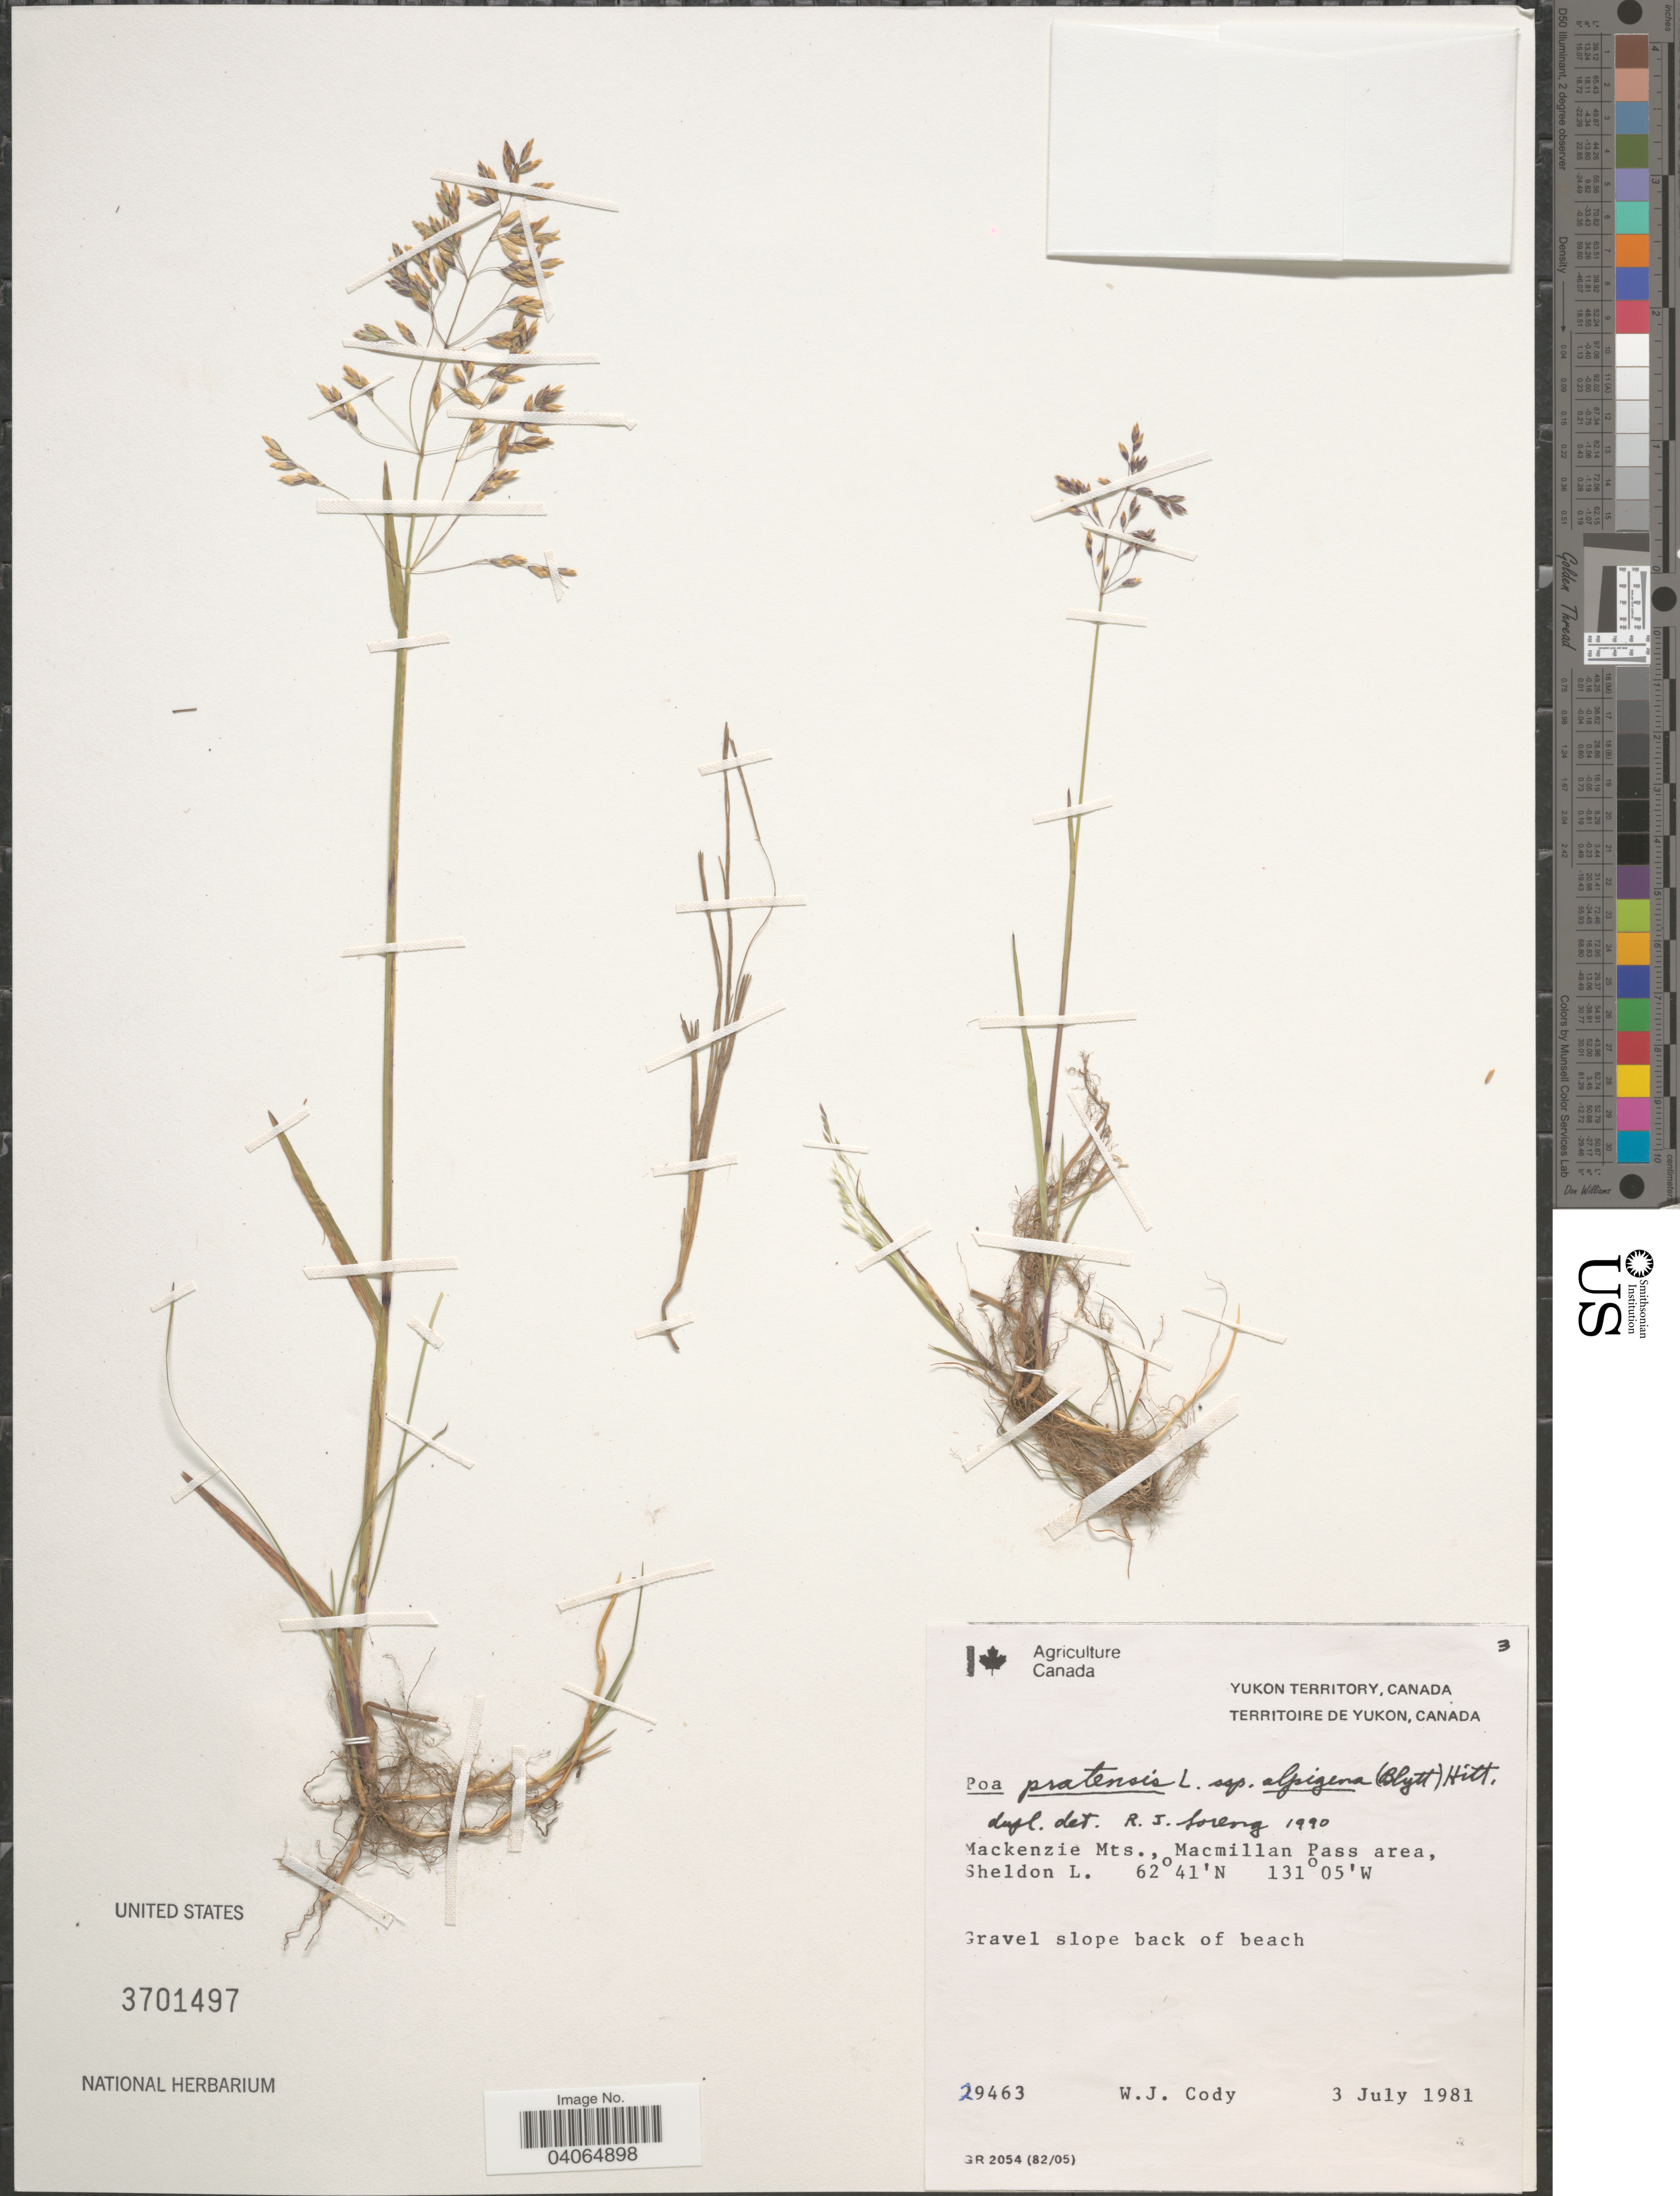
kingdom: Plantae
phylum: Tracheophyta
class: Liliopsida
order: Poales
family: Poaceae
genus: Poa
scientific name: Poa pratensis subsp. alpigena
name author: (Lindm.) Hiitonen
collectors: W. Cody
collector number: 29463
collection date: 1981-07-03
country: Canada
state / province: Yukon Territory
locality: Mackenzie Mts., Macmillan Pass area, Sheldon L.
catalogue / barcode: US 3701497